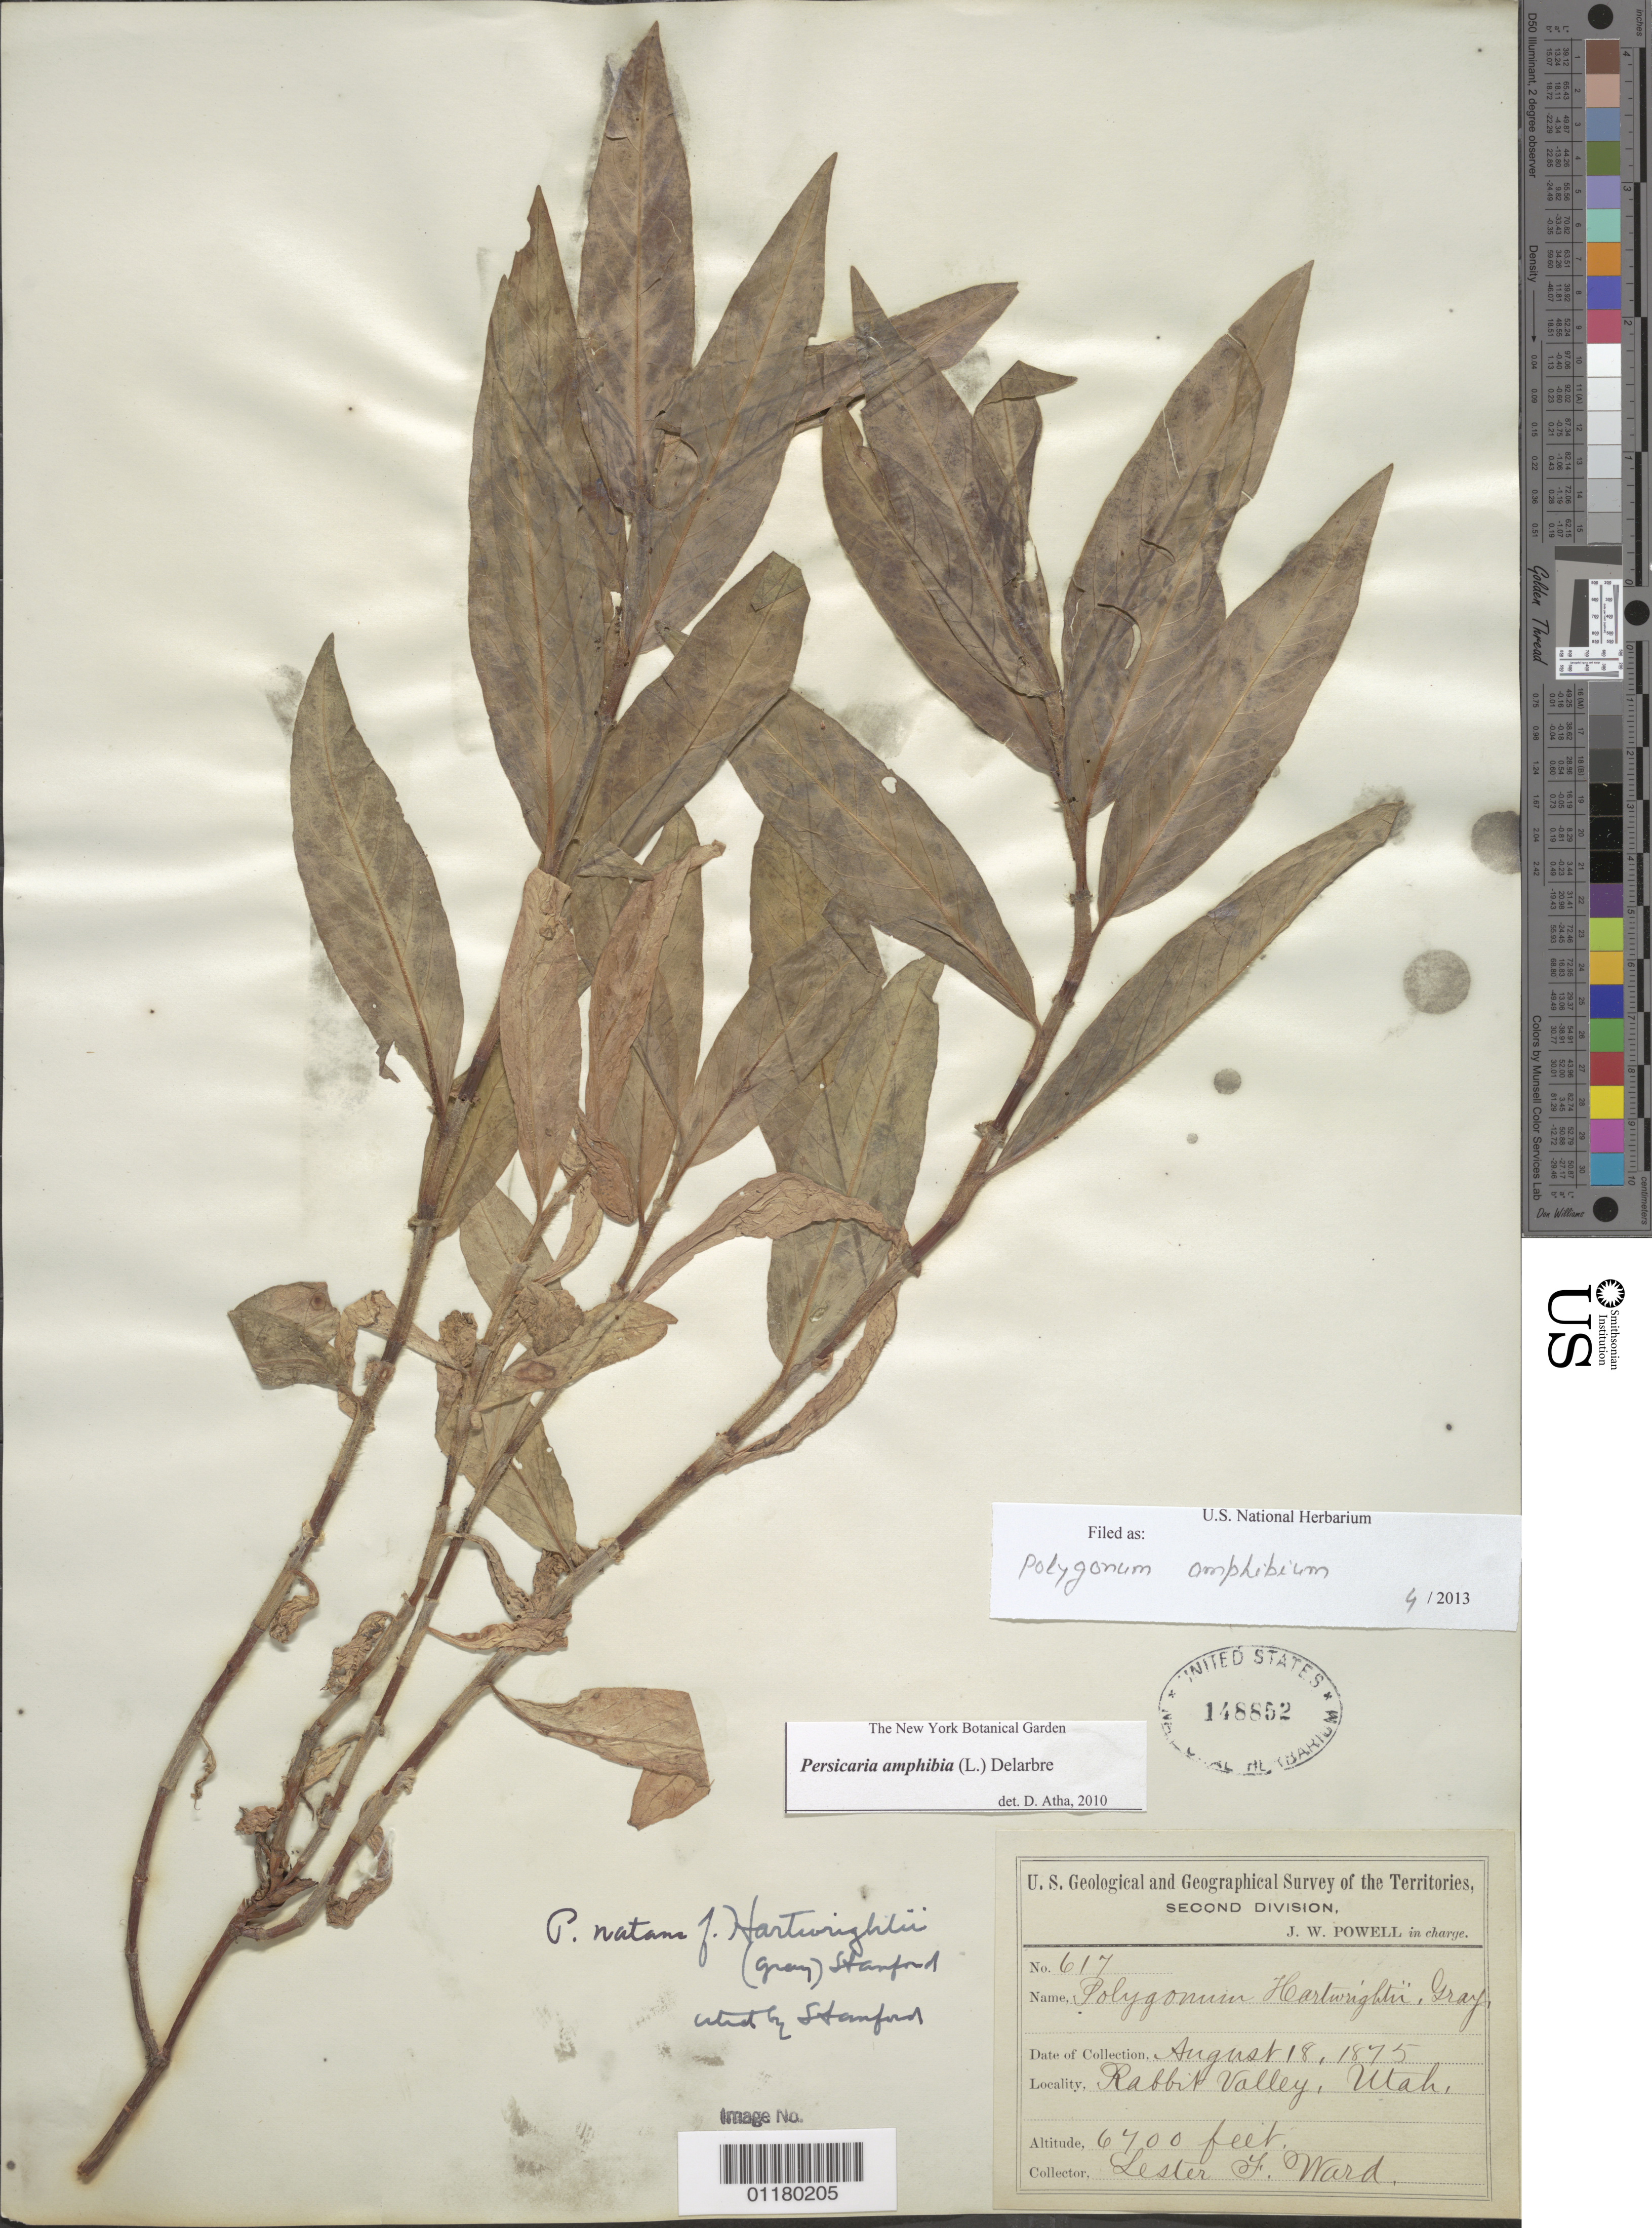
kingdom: Plantae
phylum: Tracheophyta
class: Magnoliopsida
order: Caryophyllales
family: Polygonaceae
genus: Persicaria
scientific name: Persicaria amphibia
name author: (L.) Delarbre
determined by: Atha, D. E.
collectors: L. F. Ward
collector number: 617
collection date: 1875-08-18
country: United States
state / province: Utah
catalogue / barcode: US 148852